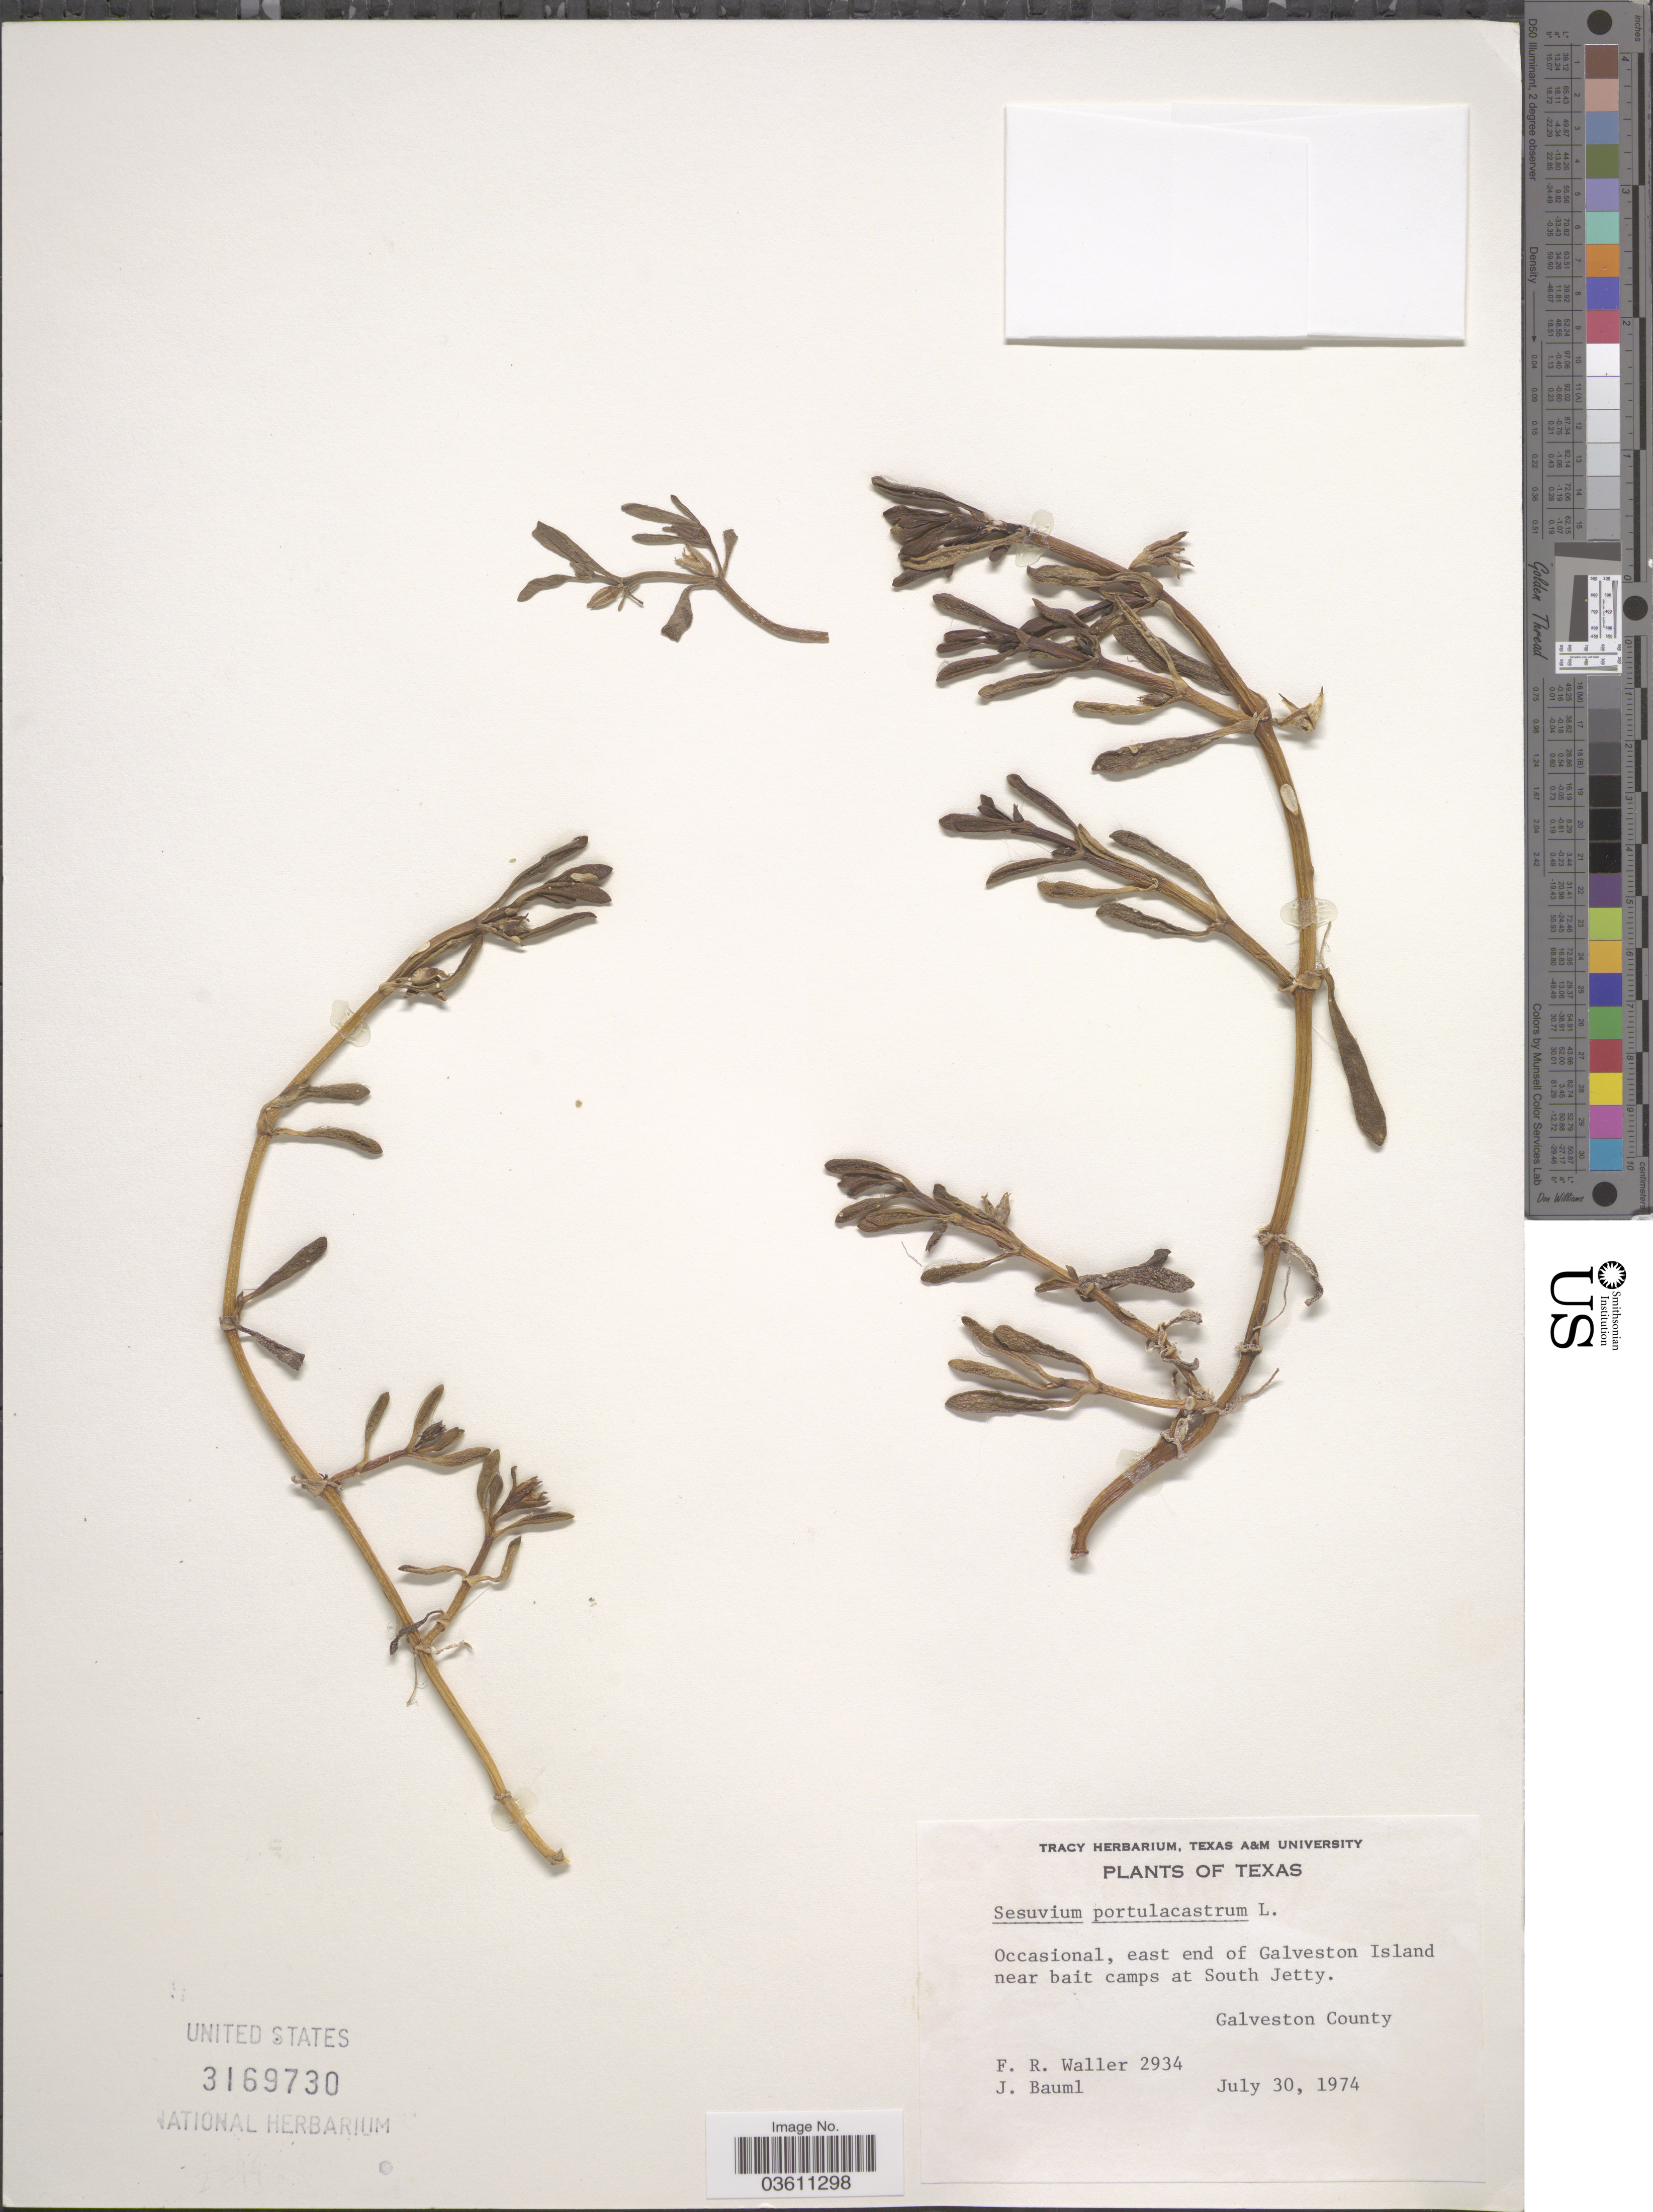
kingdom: Plantae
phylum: Tracheophyta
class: Magnoliopsida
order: Caryophyllales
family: Aizoaceae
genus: Sesuvium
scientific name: Sesuvium portulacastrum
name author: (L.) L.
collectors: F. R. Waller & J. Bauml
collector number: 2934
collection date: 1974-07-30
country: United States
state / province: Texas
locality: East end of Galveston Island near bait camps at South Jetty, Galveston County.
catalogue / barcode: US 3169730